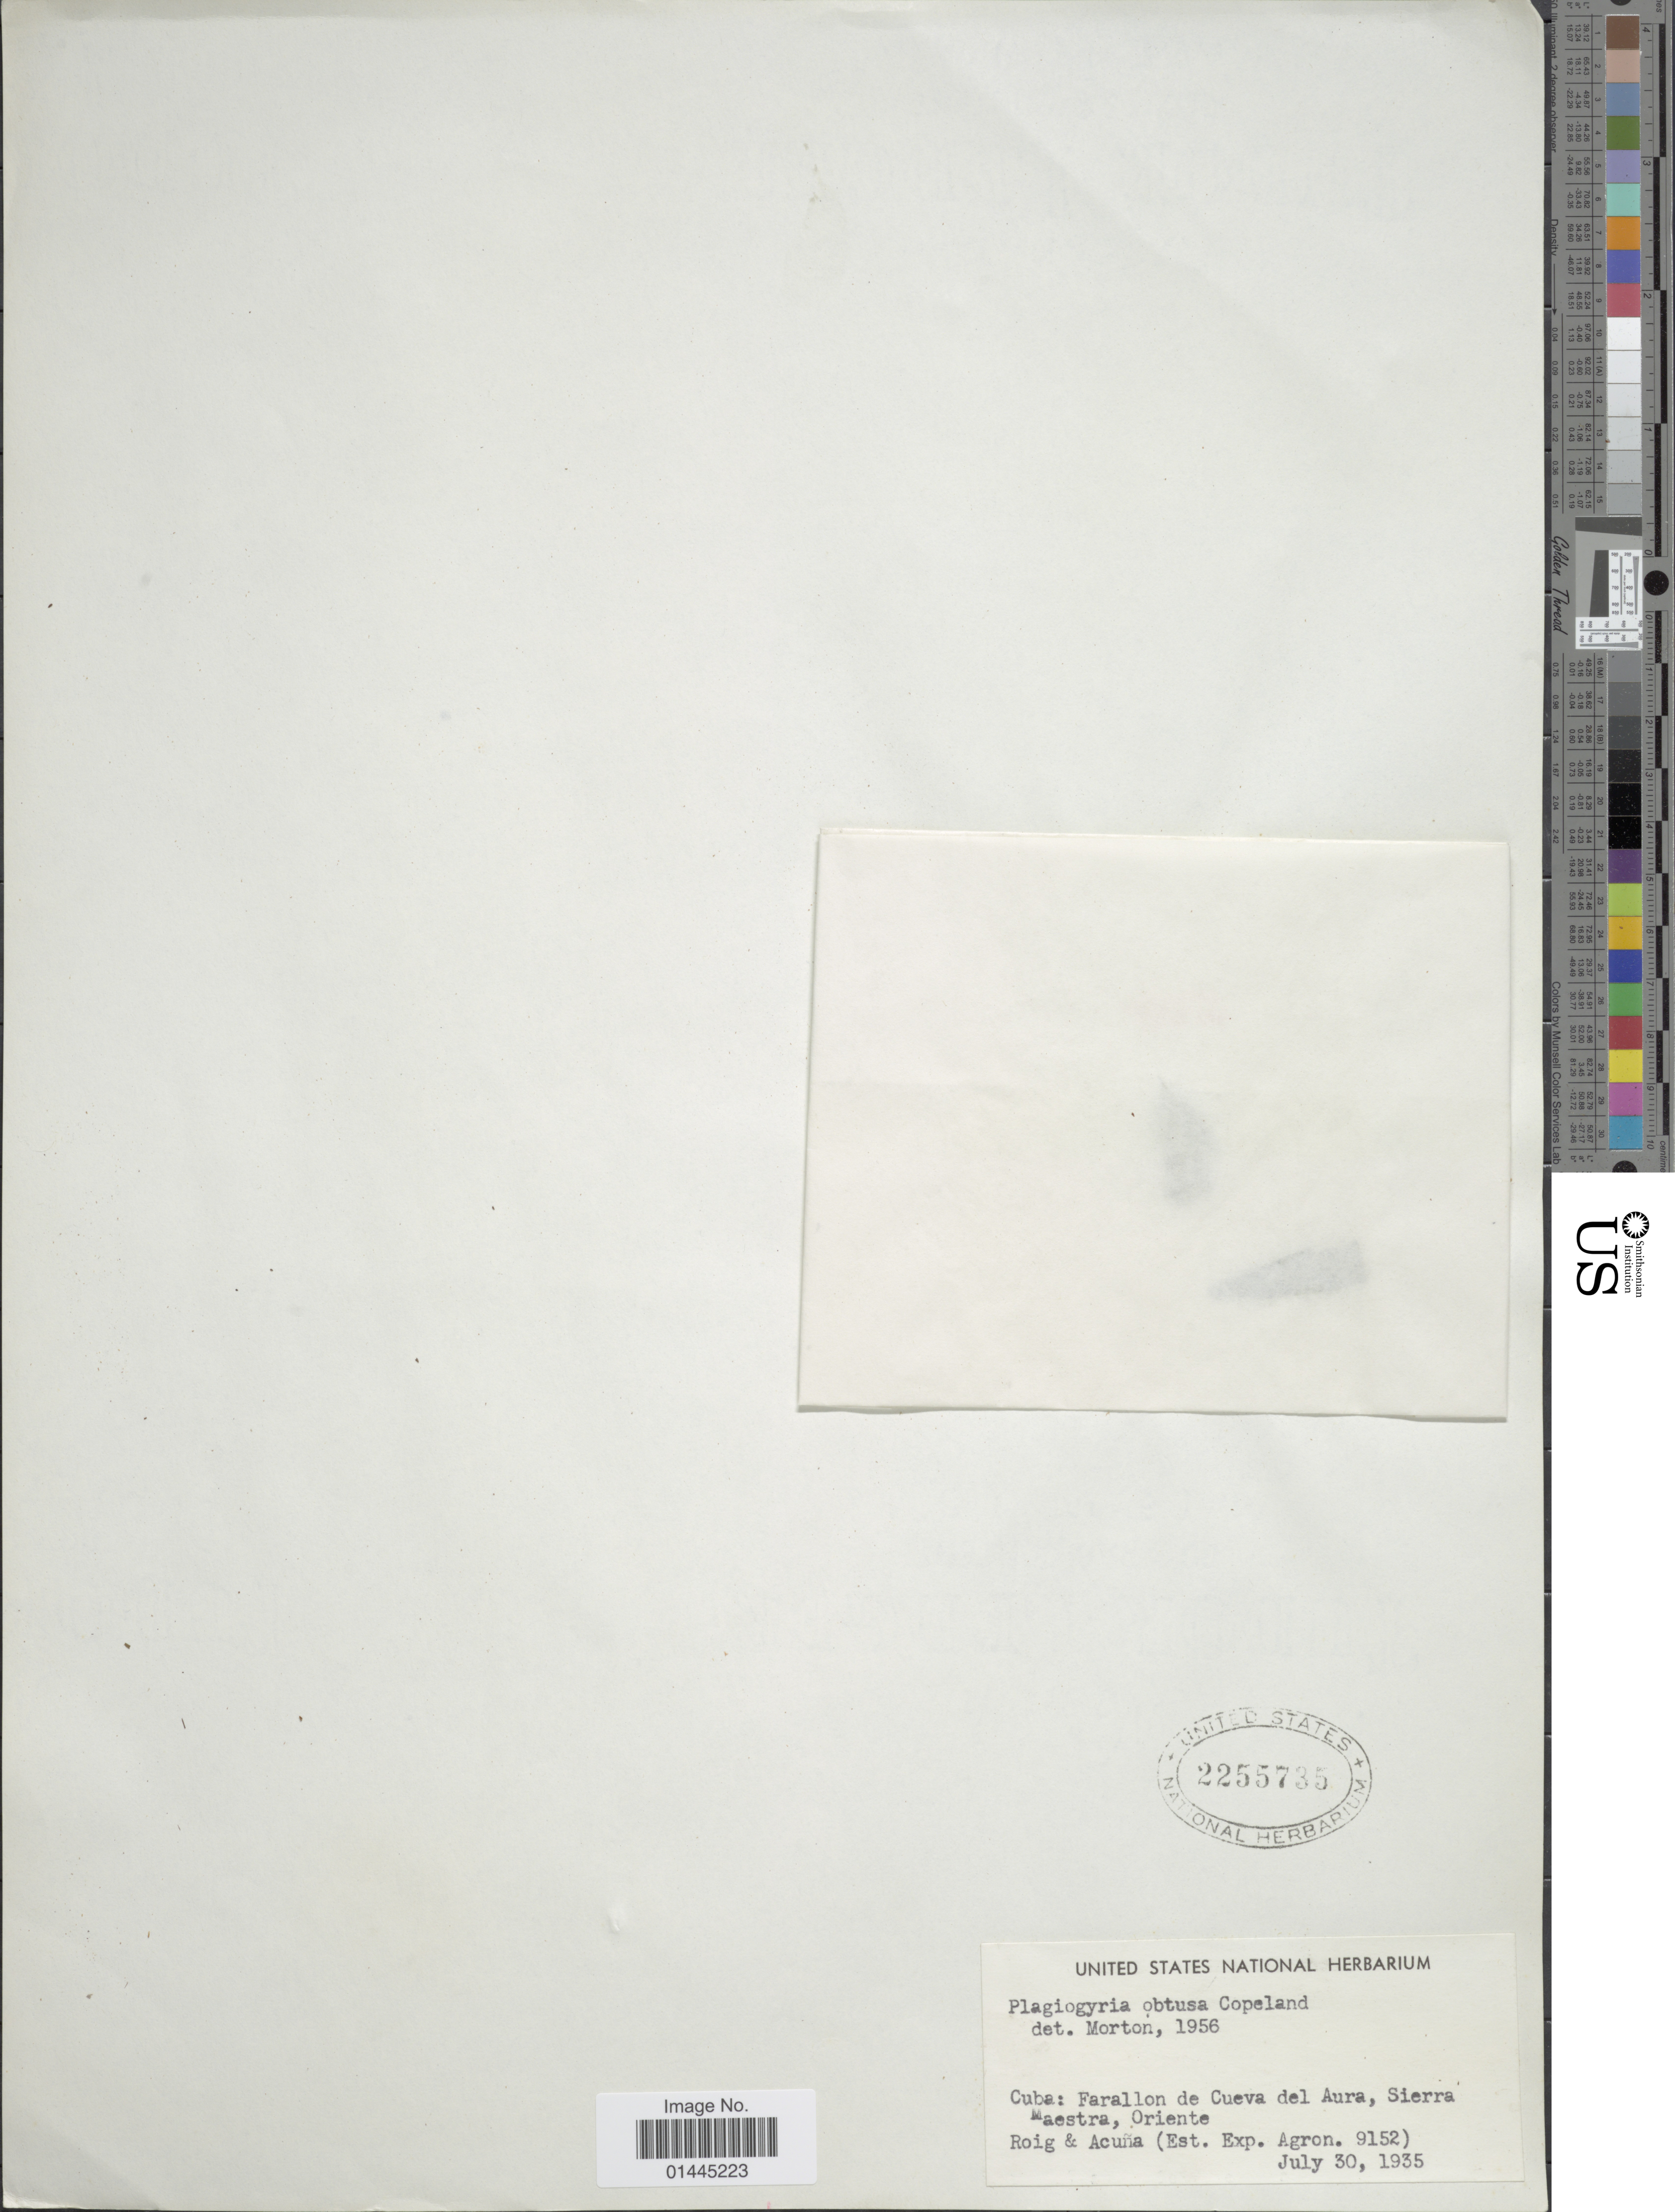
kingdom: Plantae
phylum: Tracheophyta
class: Polypodiopsida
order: Cyatheales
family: Plagiogyriaceae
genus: Plagiogyria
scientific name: Plagiogyria semicordata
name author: (C. Presl) Christ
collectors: J. Roig & Acuña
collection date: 1935-07-30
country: Cuba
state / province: Oriente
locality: Farallon de Cueva del Aura, Sierra Maestra.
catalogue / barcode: US 2255735